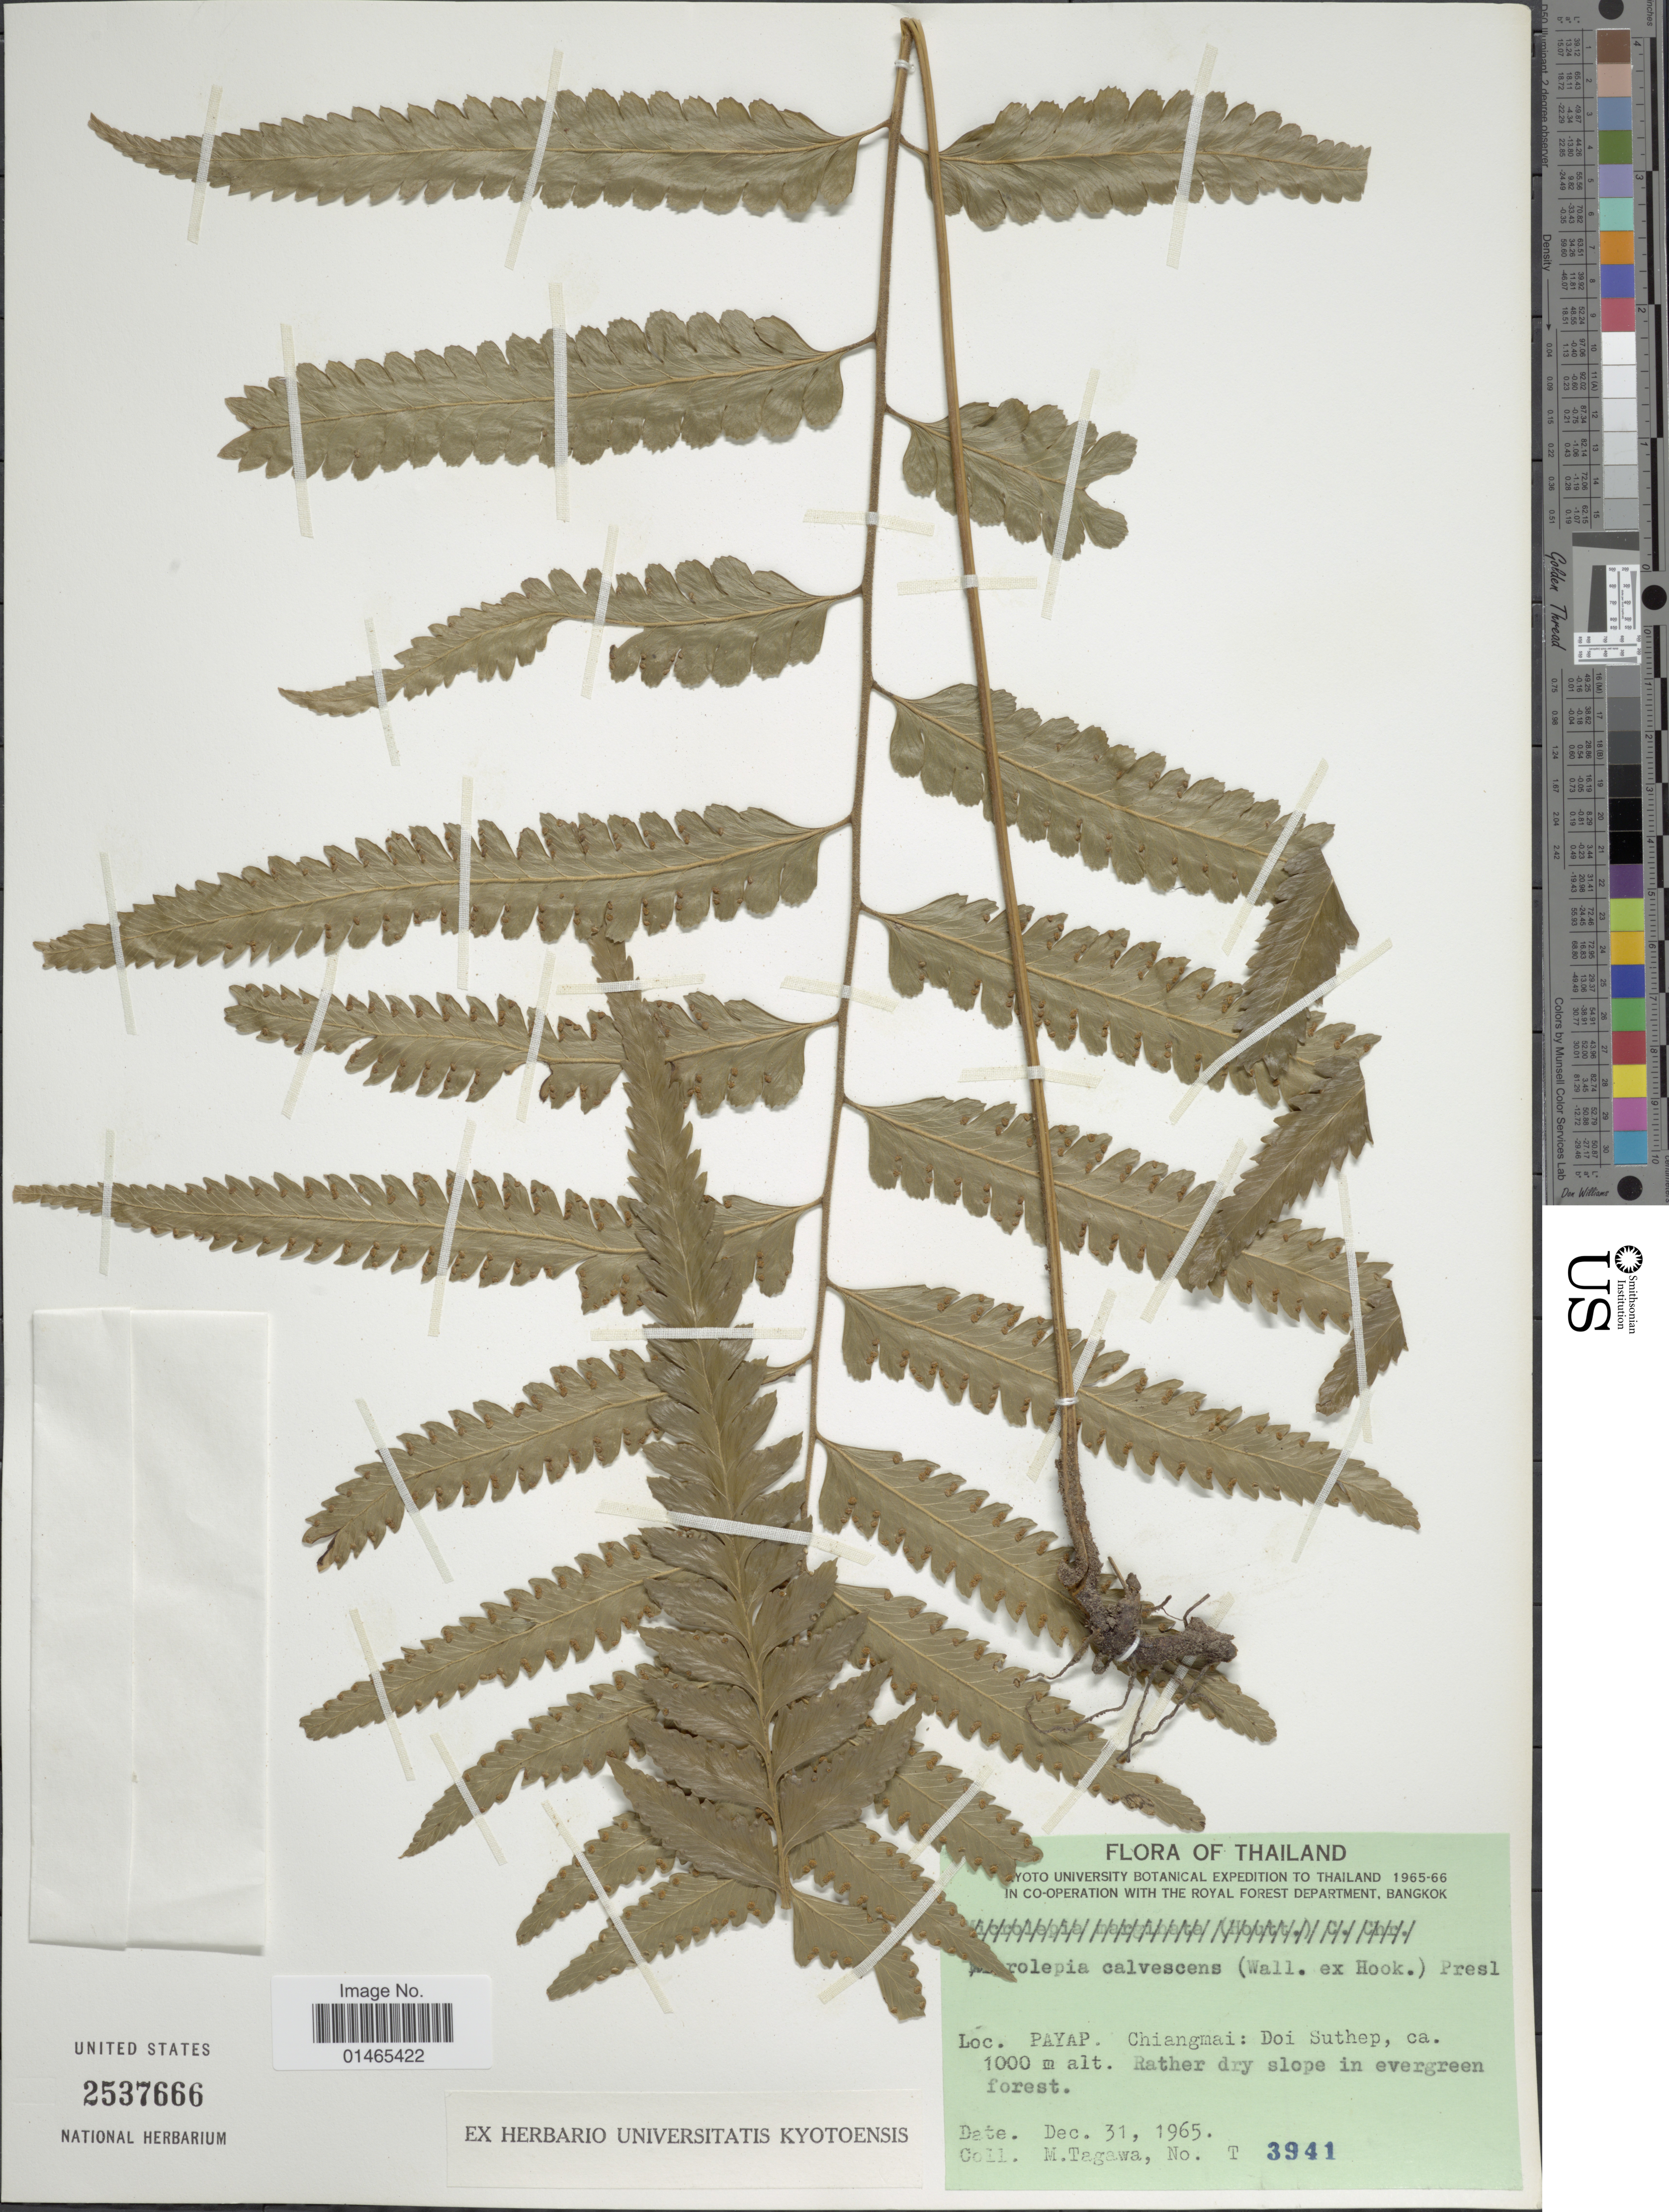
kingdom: Plantae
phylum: Tracheophyta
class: Polypodiopsida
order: Polypodiales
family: Dennstaedtiaceae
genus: Microlepia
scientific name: Microlepia calvescens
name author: (Wall. ex Hook.) C. Presl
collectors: M. Tagawa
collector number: T3941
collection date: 1965-12-21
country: Thailand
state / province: Chiang Mai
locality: Payap, Doi Suthep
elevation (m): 1000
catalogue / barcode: US 2537666